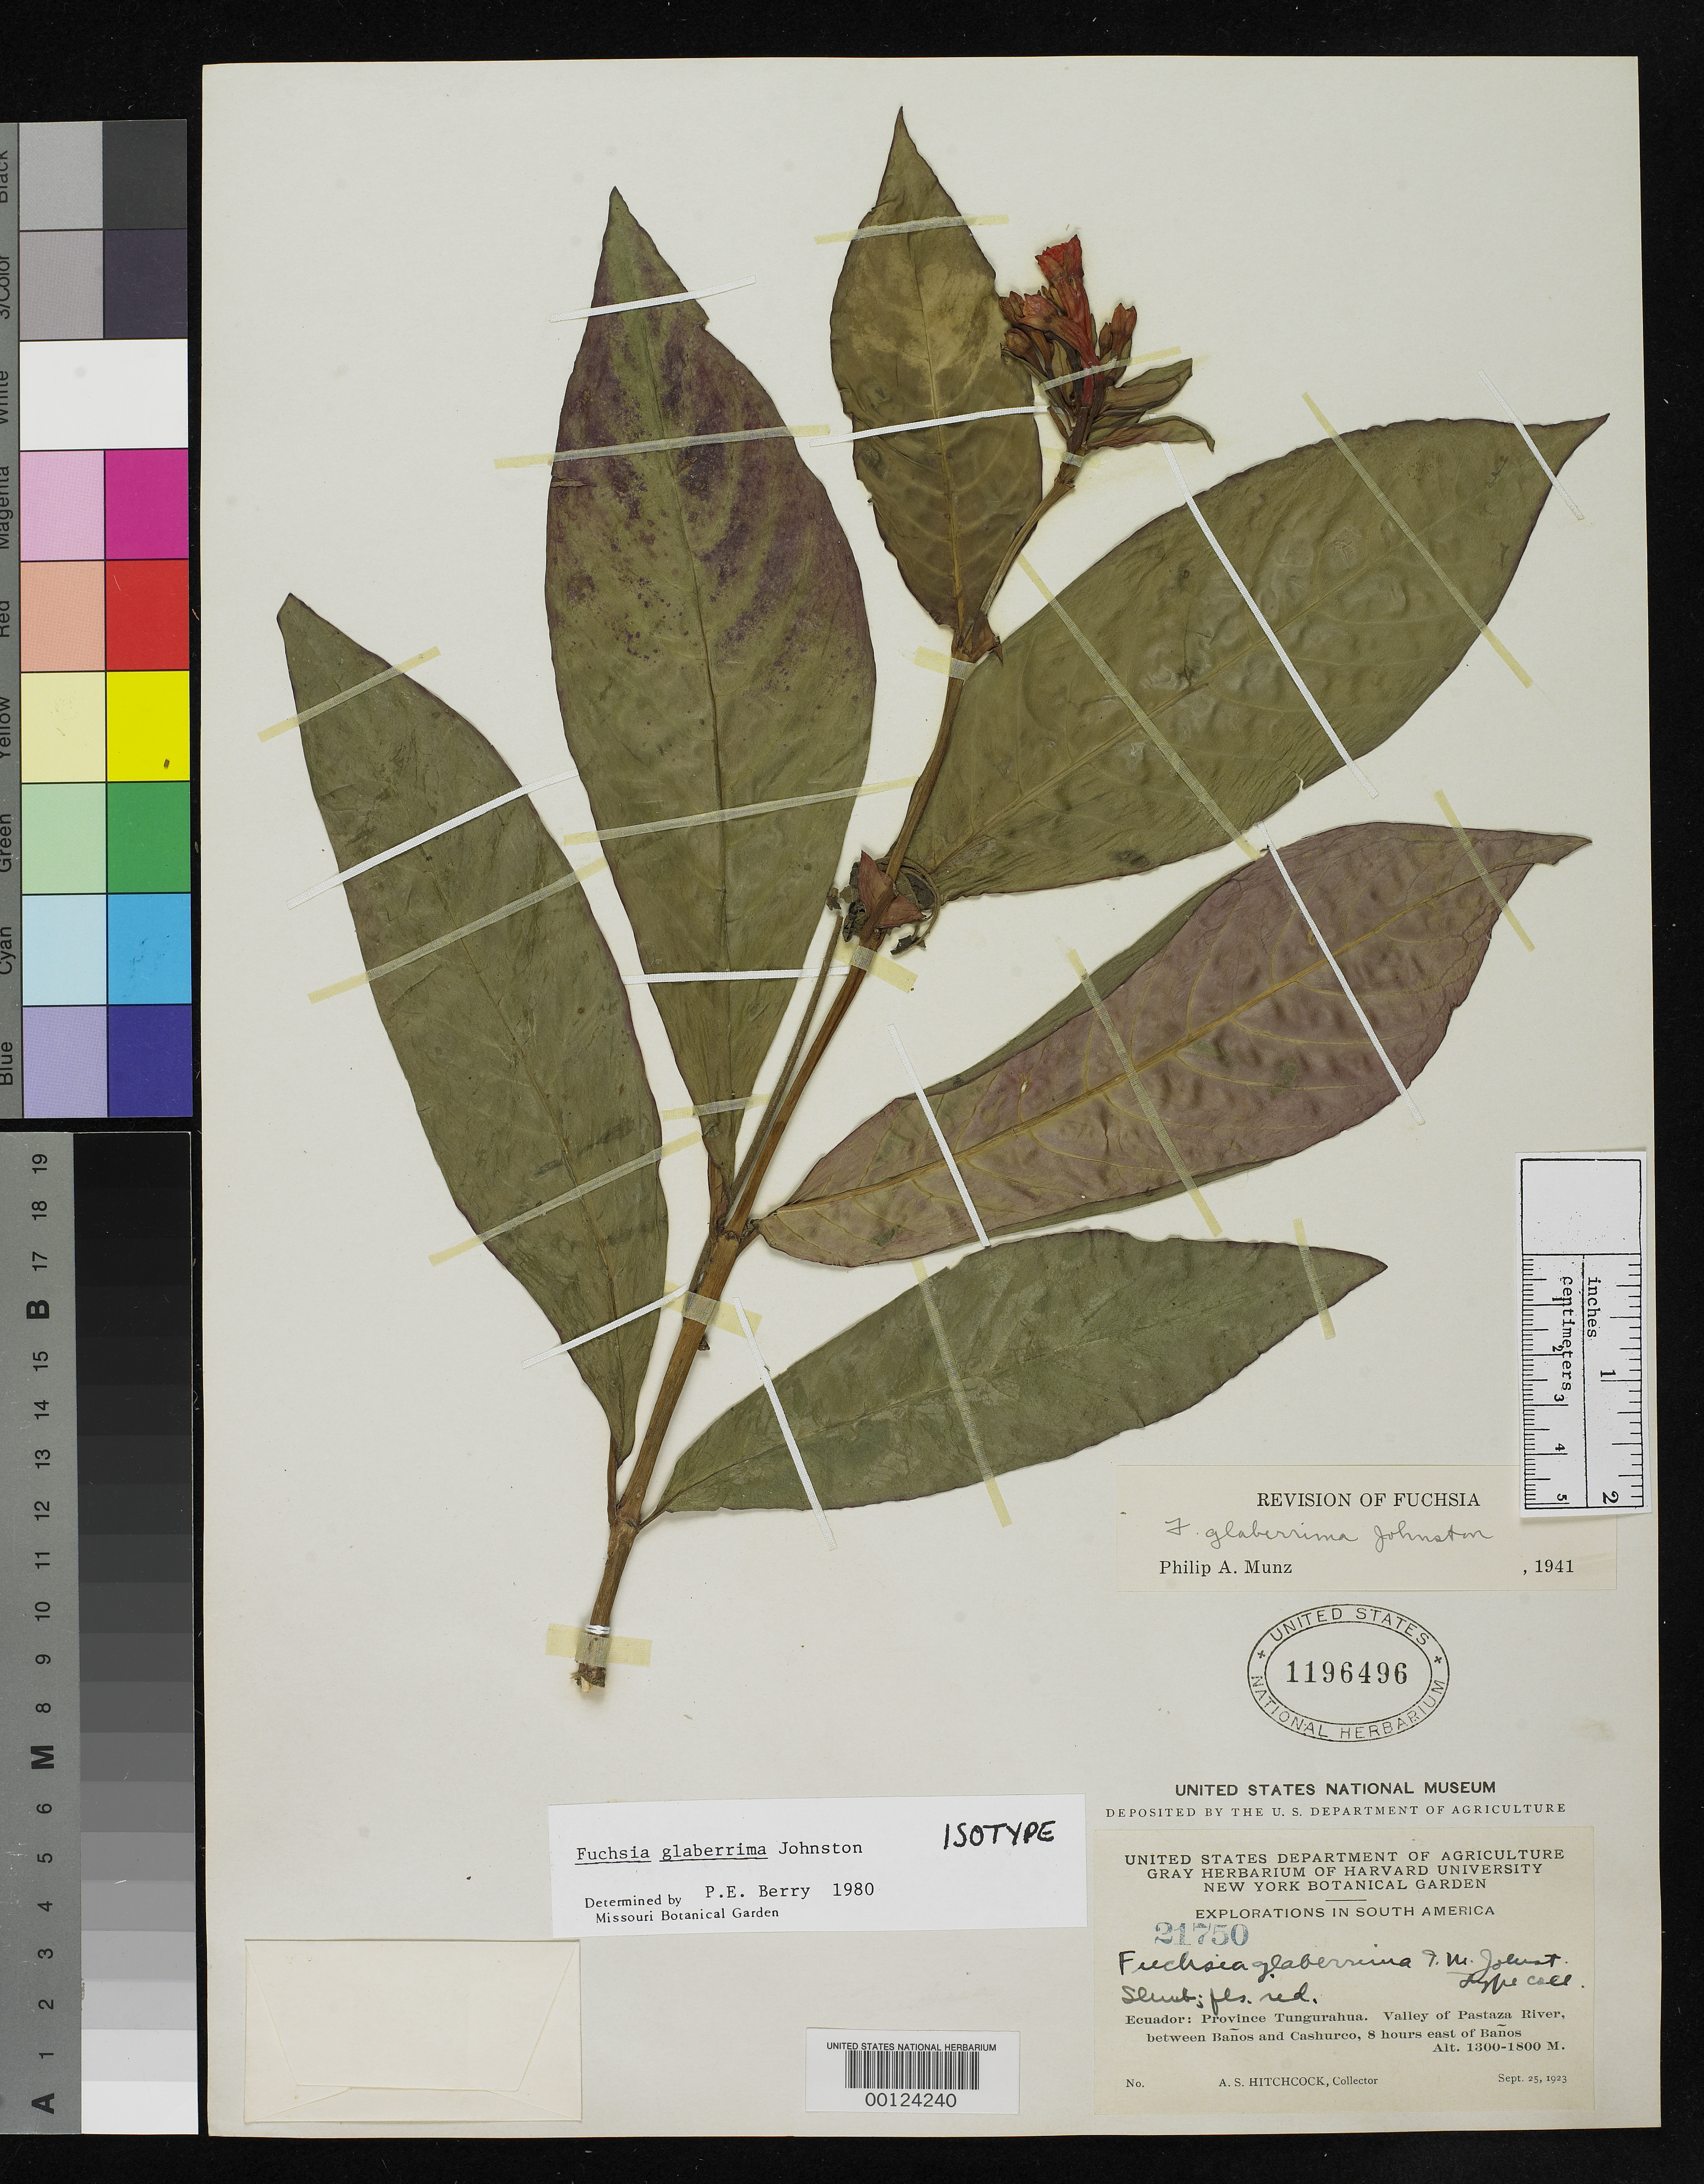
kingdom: Plantae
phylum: Tracheophyta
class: Magnoliopsida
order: Myrtales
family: Onagraceae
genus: Fuchsia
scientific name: Fuchsia glaberrima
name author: I.M. Johnst.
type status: Isotype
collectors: A. S. Hitchcock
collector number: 21750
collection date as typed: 25 Sep 1923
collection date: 1923-09-25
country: Ecuador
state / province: Tungurahua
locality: Valley of Pastazana River, between Banos & Cashurco.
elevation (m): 1300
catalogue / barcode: US 1196496